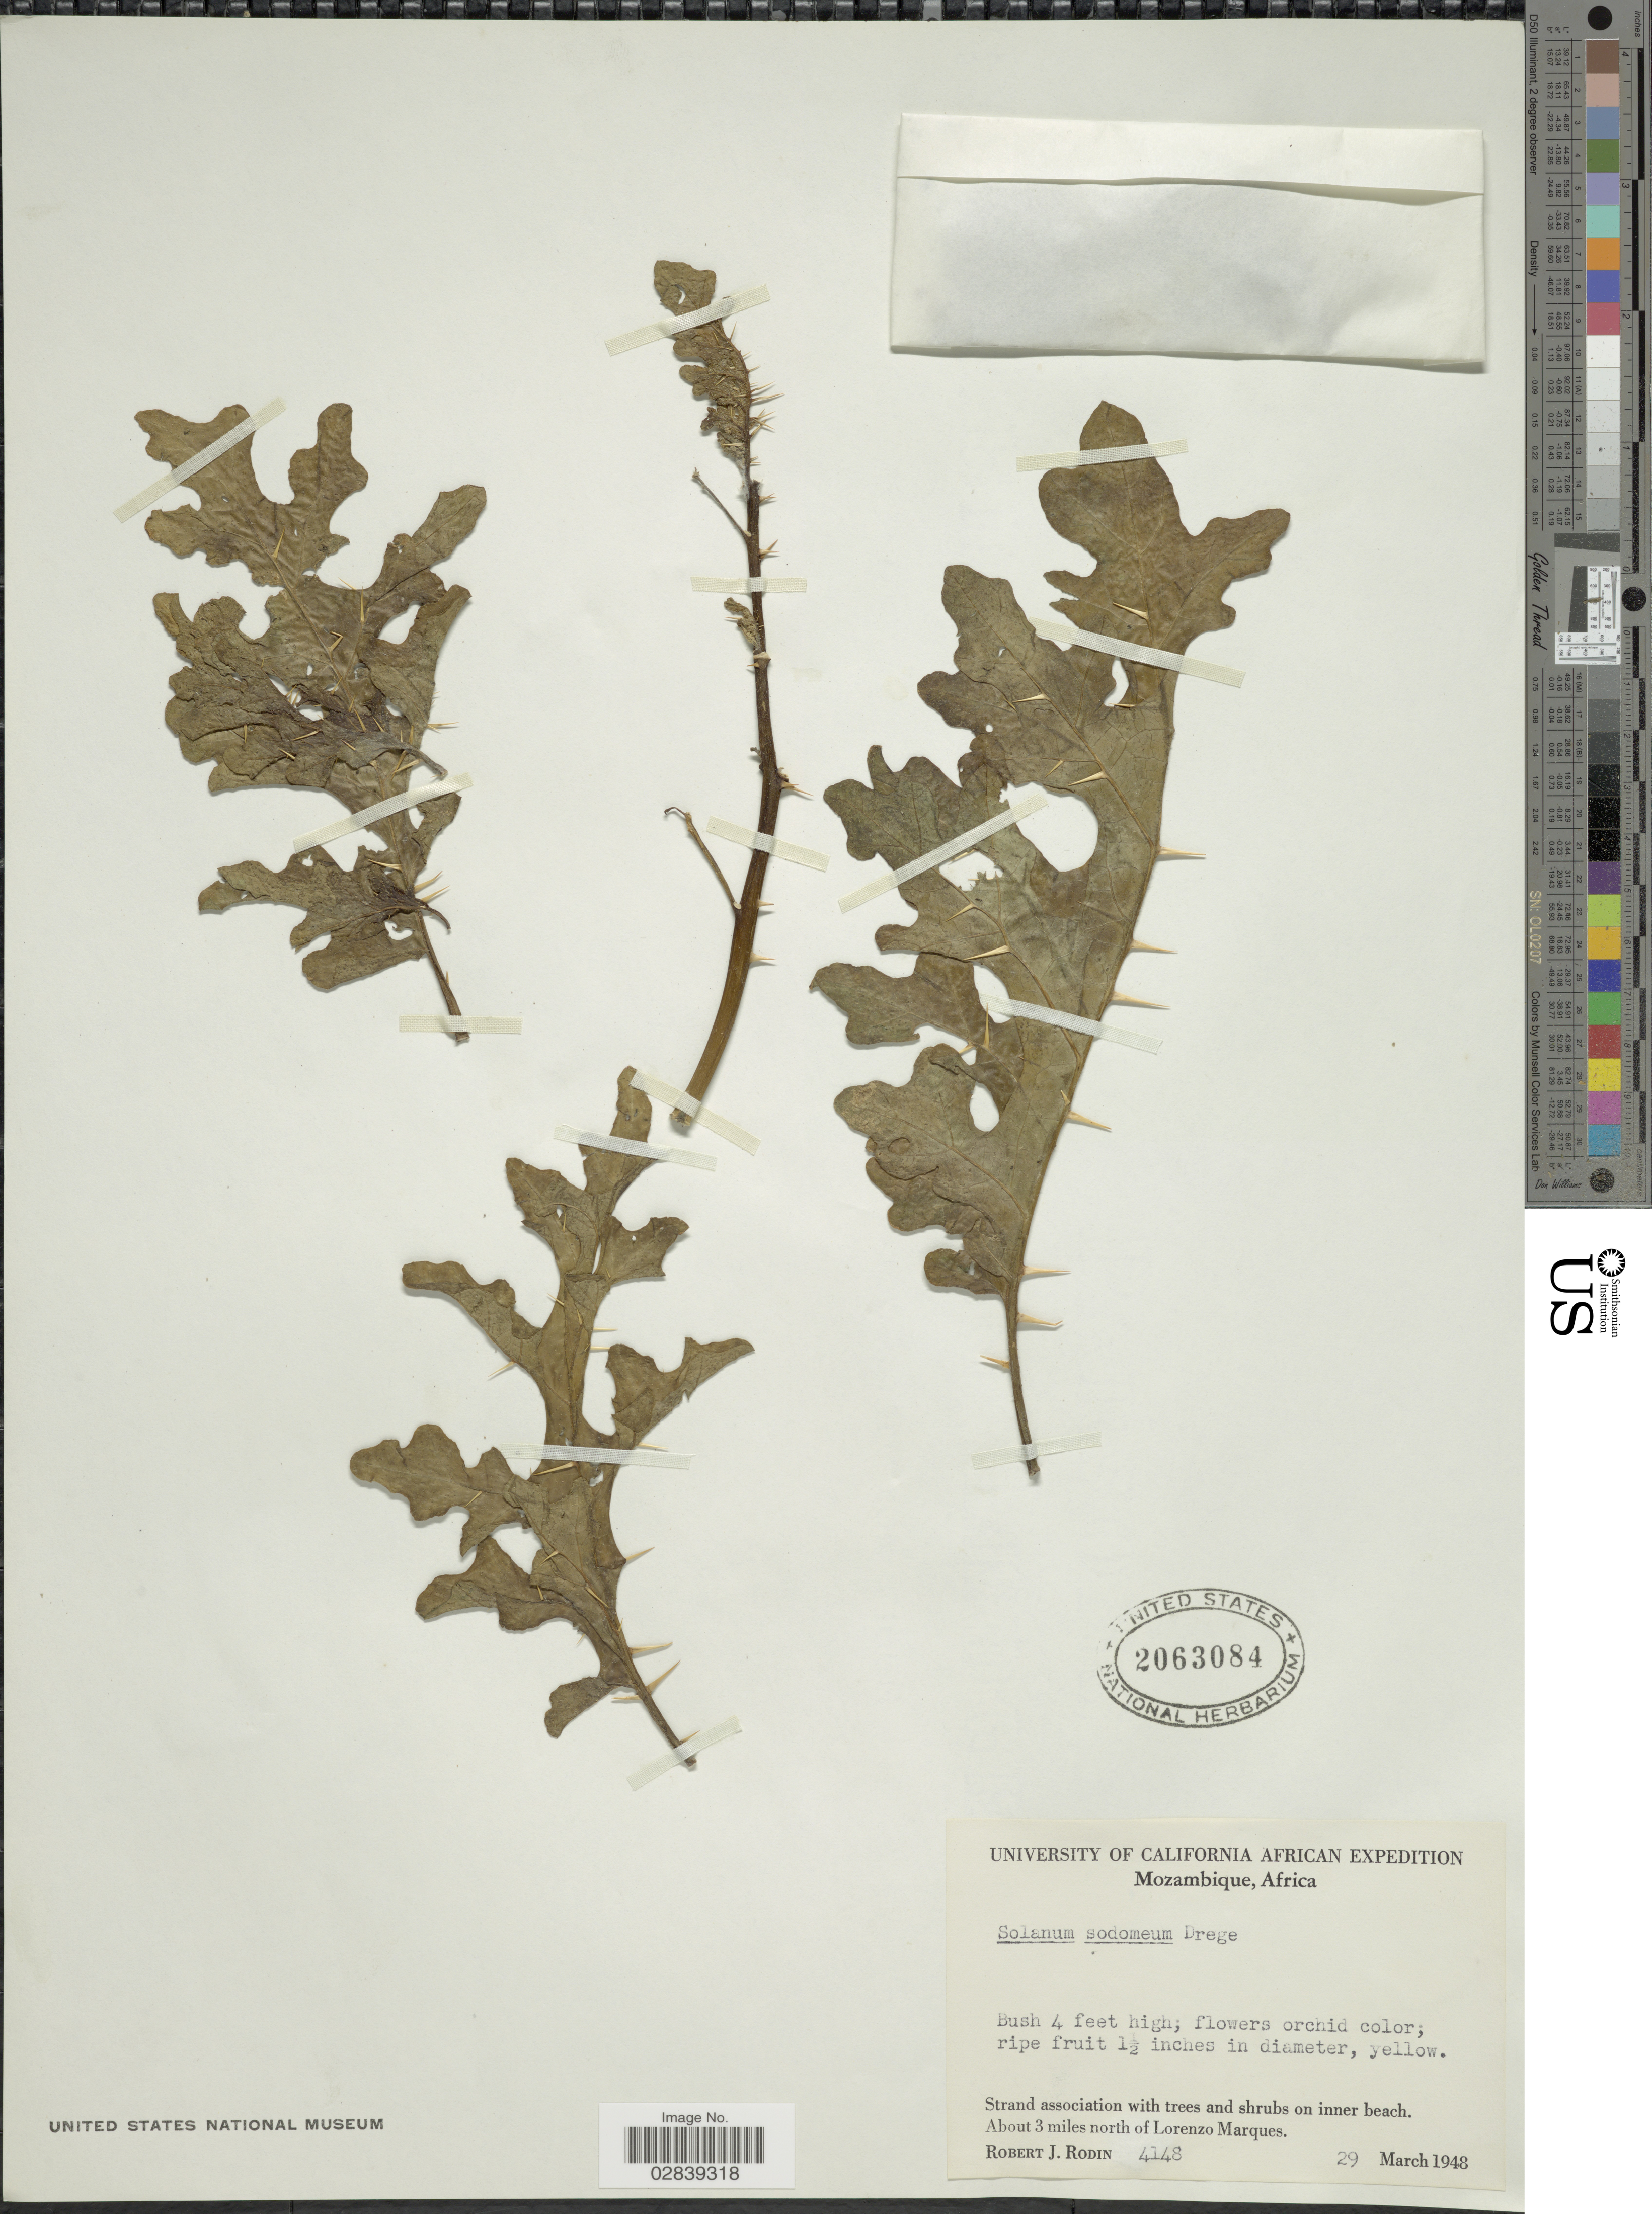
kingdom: Plantae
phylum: Tracheophyta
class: Magnoliopsida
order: Solanales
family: Solanaceae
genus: Solanum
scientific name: Solanum sodomeum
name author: L.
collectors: R. J. Rodin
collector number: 4148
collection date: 1948-03-29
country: Mozambique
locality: About 3 miles north of Lorenzo Marques.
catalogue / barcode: US 2063084